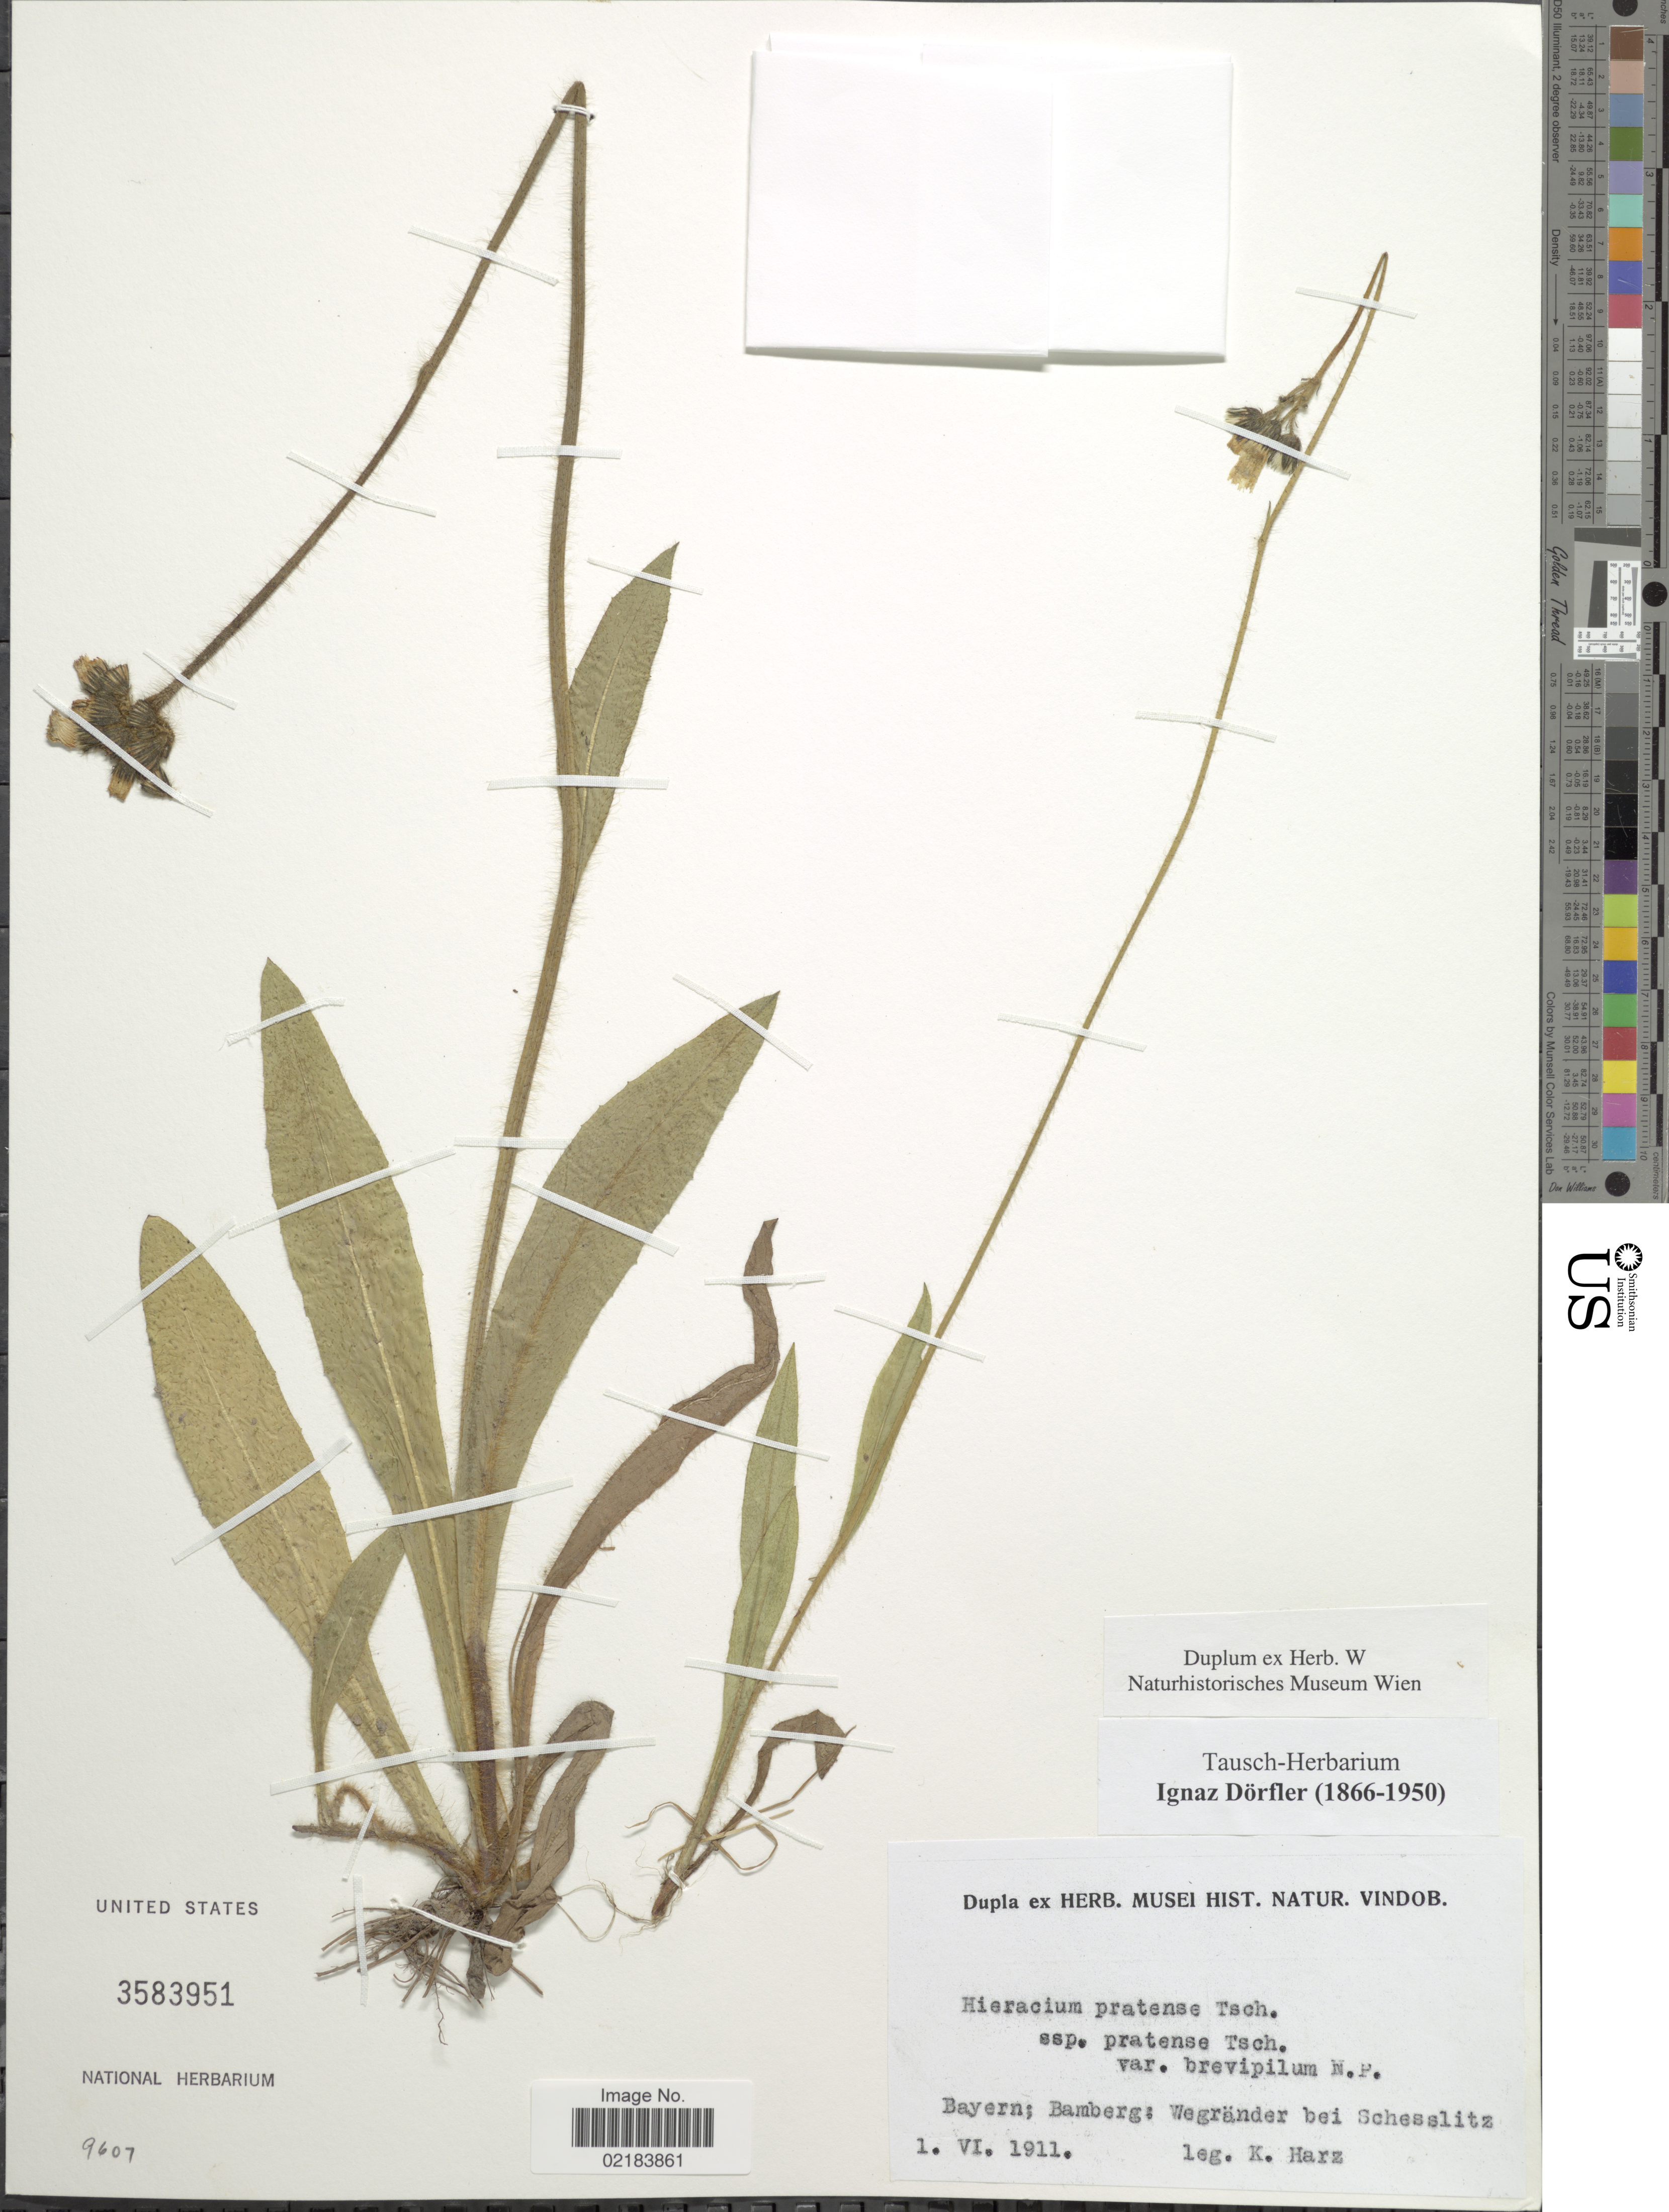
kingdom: Plantae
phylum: Tracheophyta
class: Magnoliopsida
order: Asterales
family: Asteraceae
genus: Pilosella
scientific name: Pilosella caespitosa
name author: (Dumort.) P. D. Sell & C. West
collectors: K. Harz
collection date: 1911-06-01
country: Germany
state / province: Bayern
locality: Bamberg: Wegrander bei Schesslitz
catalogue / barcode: US 3583951